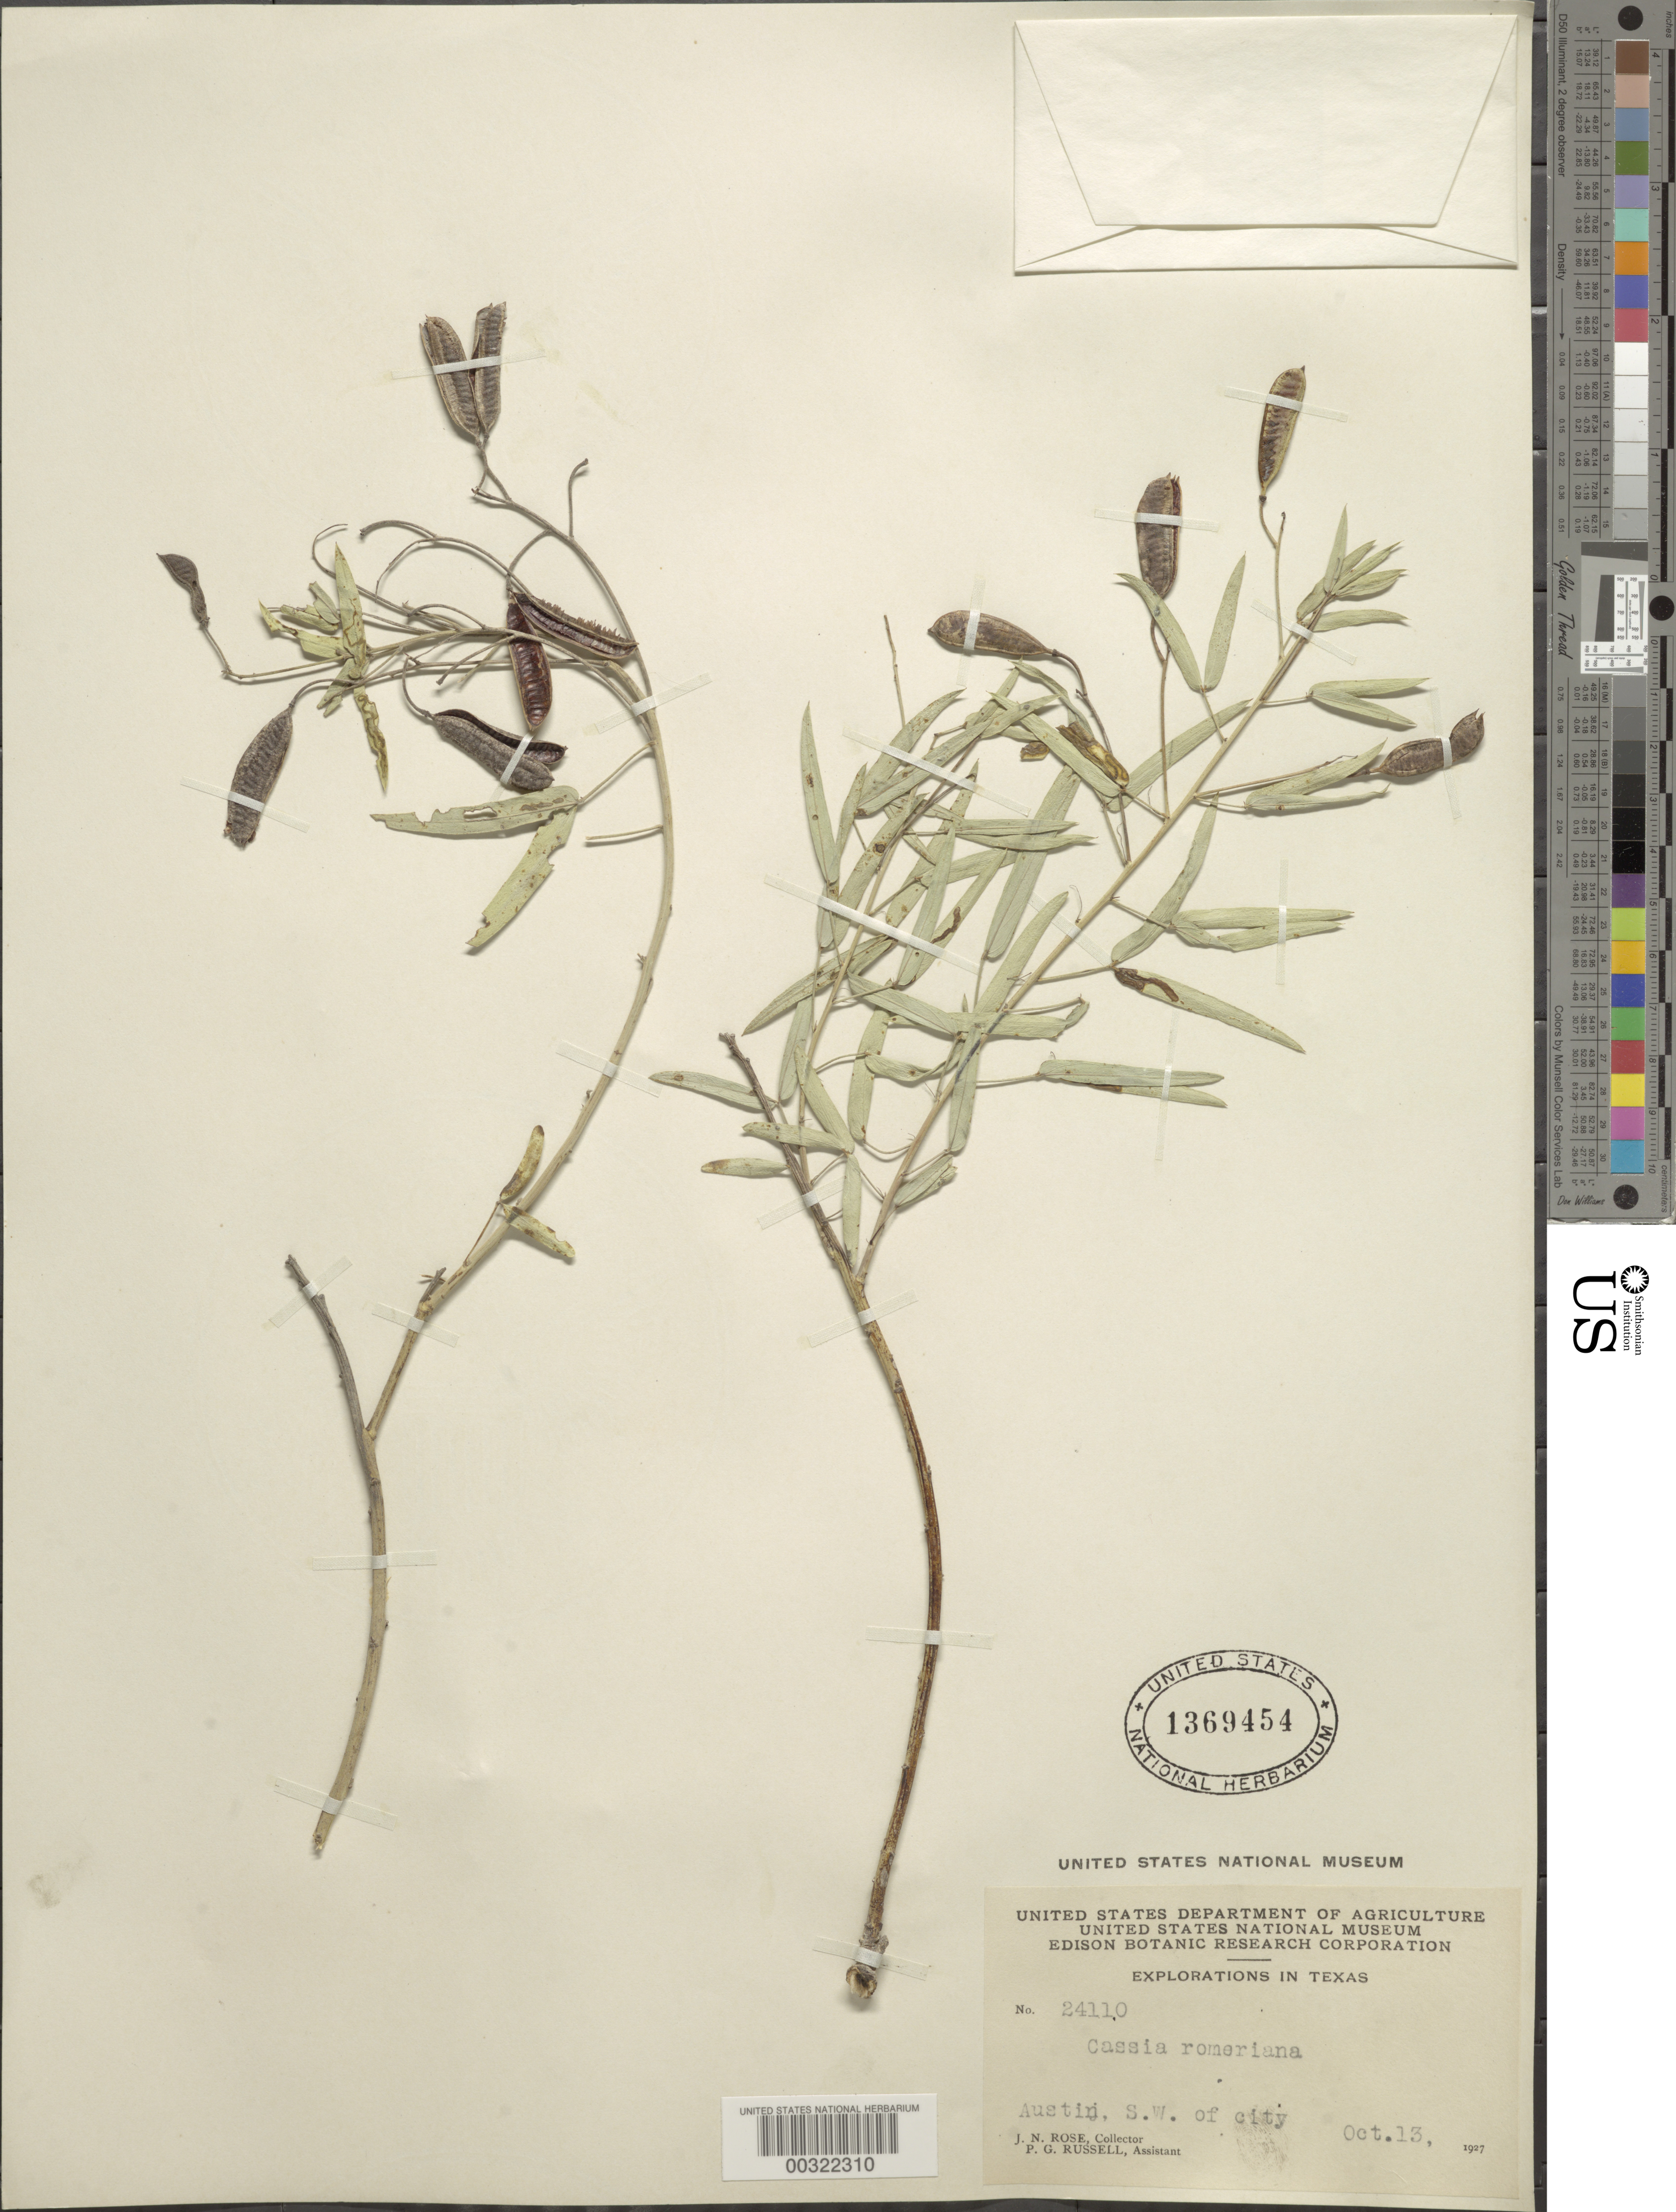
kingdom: Plantae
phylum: Tracheophyta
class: Magnoliopsida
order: Fabales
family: Fabaceae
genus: Senna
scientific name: Senna roemeriana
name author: (Scheele) H.S. Irwin & Barneby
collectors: J. N. Rose & P. G. Russell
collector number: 24110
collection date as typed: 13 Oct 1927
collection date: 1927-10-13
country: United States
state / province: Texas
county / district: Travis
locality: Austin, sw of city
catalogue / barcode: US 1369454